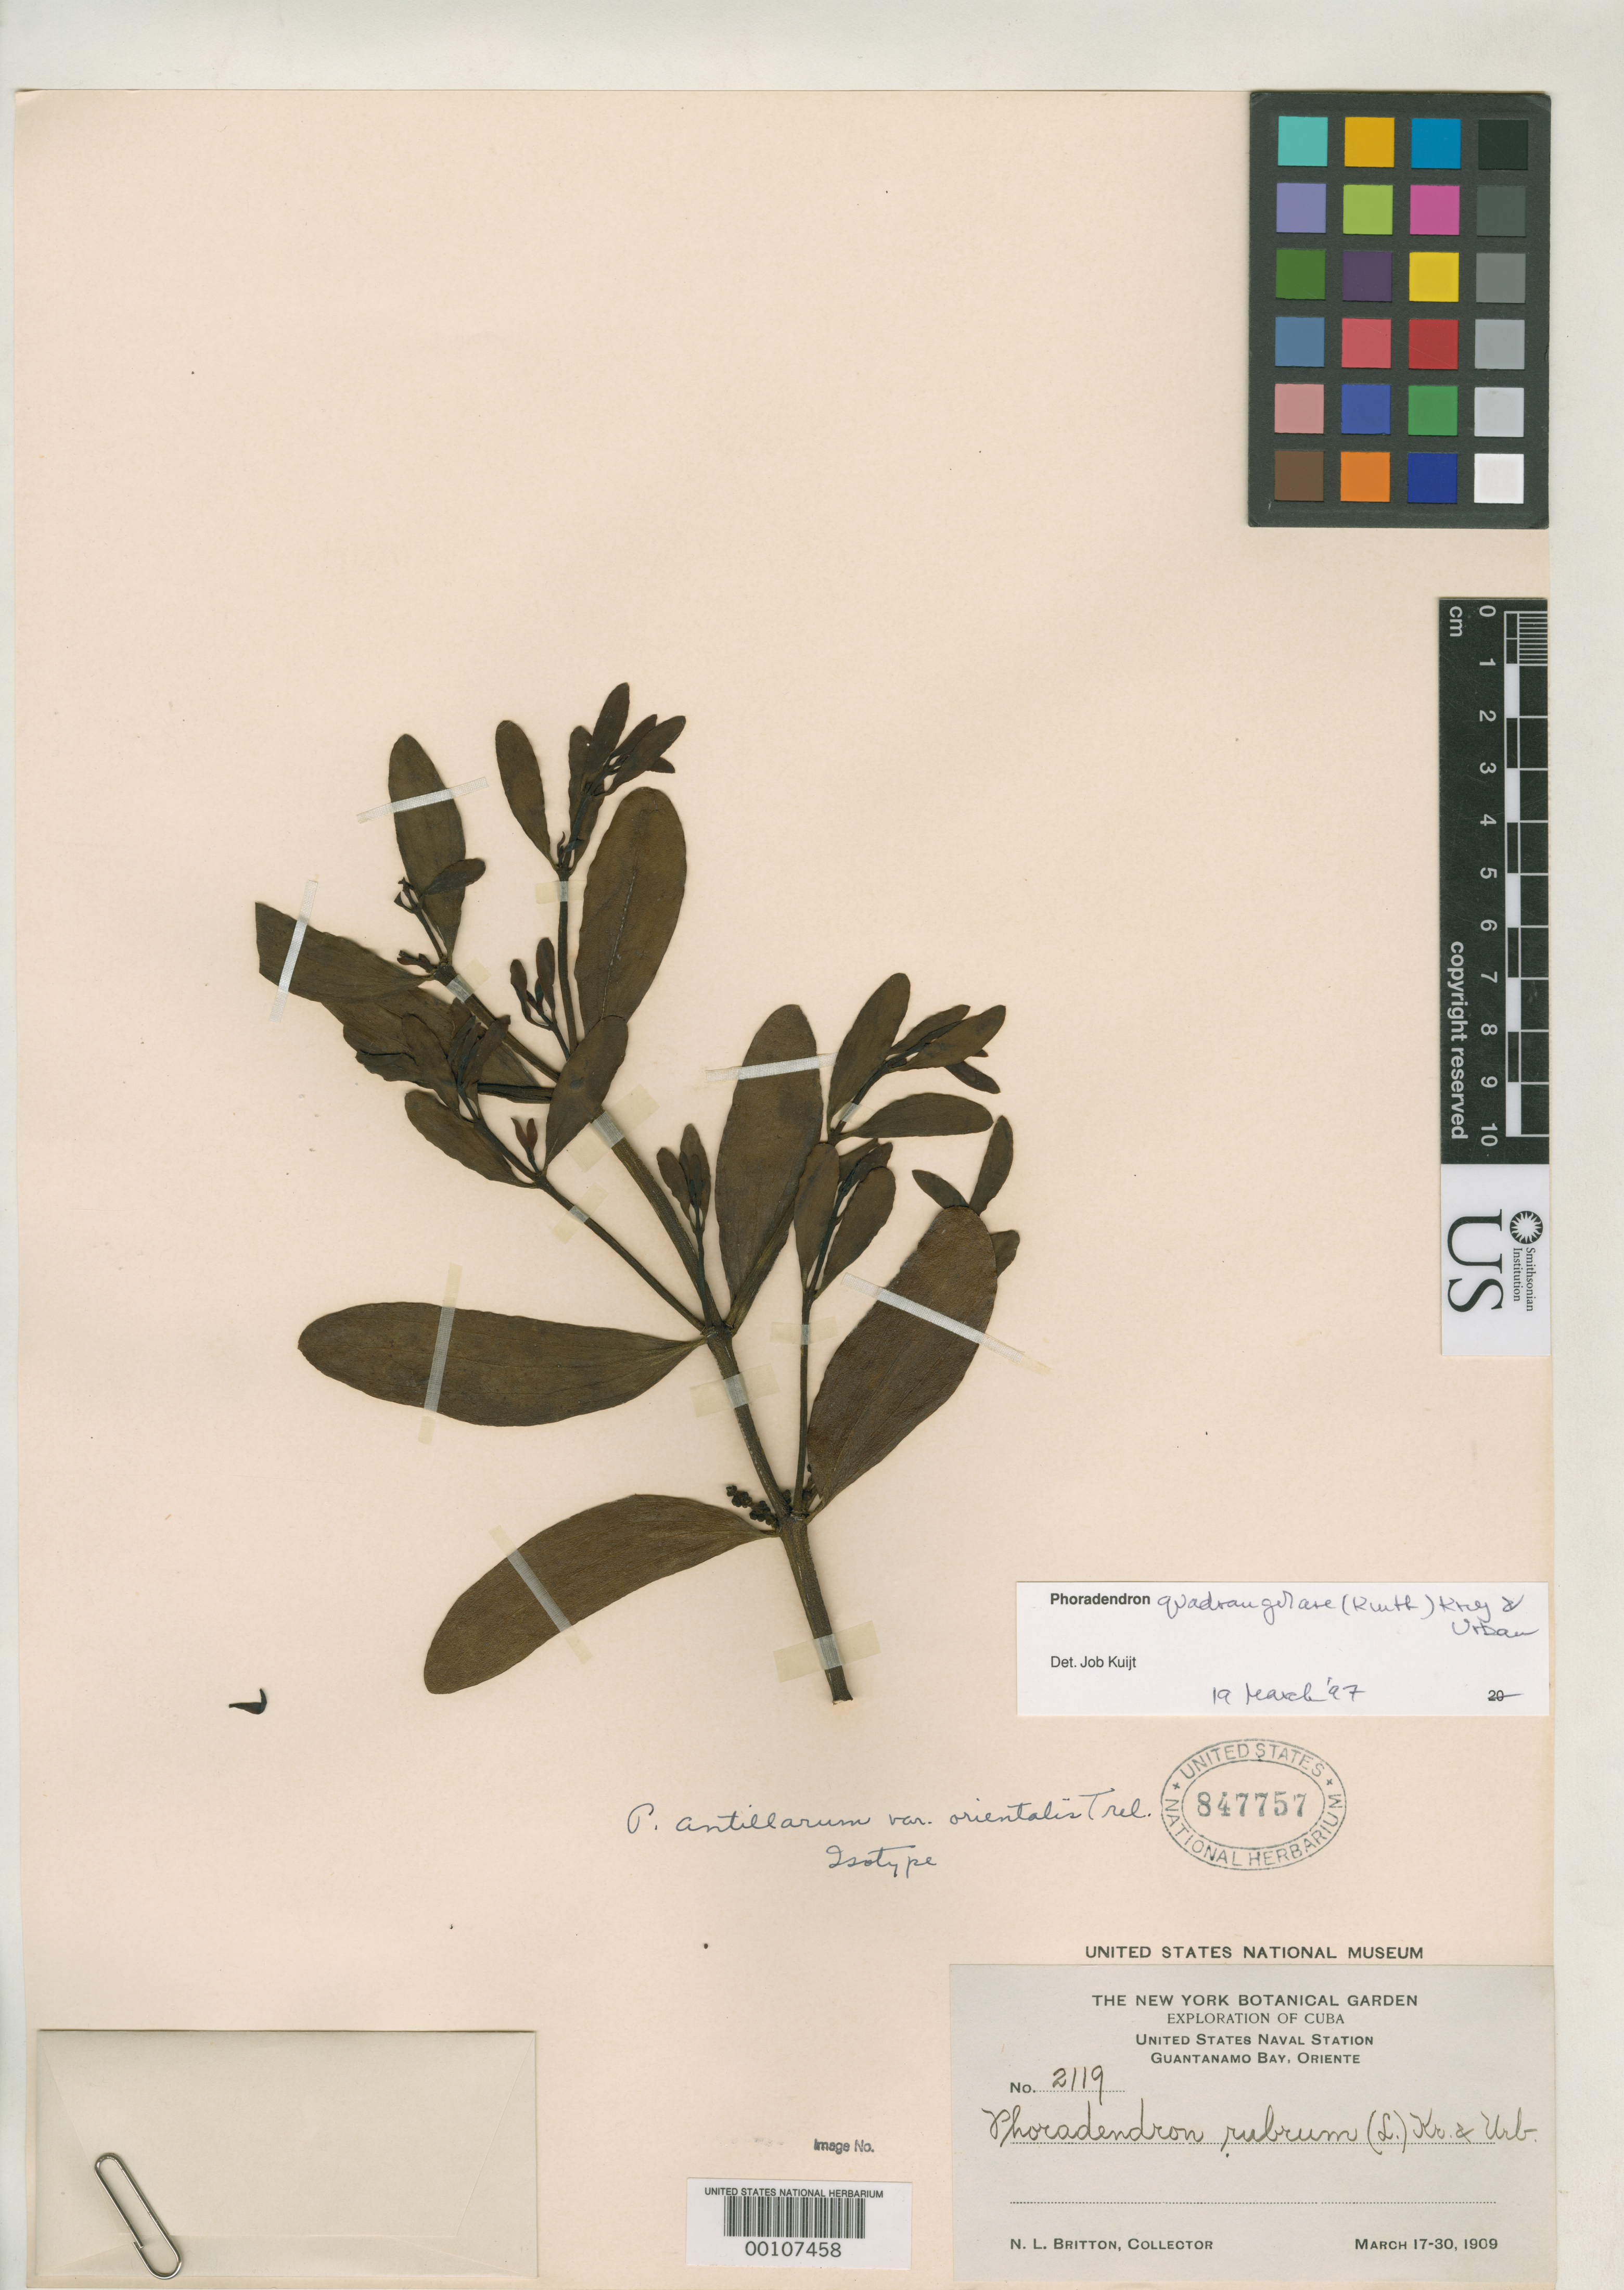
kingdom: Plantae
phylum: Tracheophyta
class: Magnoliopsida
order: Santalales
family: Viscaceae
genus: Phoradendron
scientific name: Phoradendron antillarum var. orientale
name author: Trel.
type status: Isotype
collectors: N. Britton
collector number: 2119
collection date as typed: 17 Mar 1909 to 30 Mar 1909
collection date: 1909-03-17/1909-03-30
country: Cuba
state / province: Oriente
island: Greater Antilles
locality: United States Naval Station, Guantanamo Bay, Oriente.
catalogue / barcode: US 847757